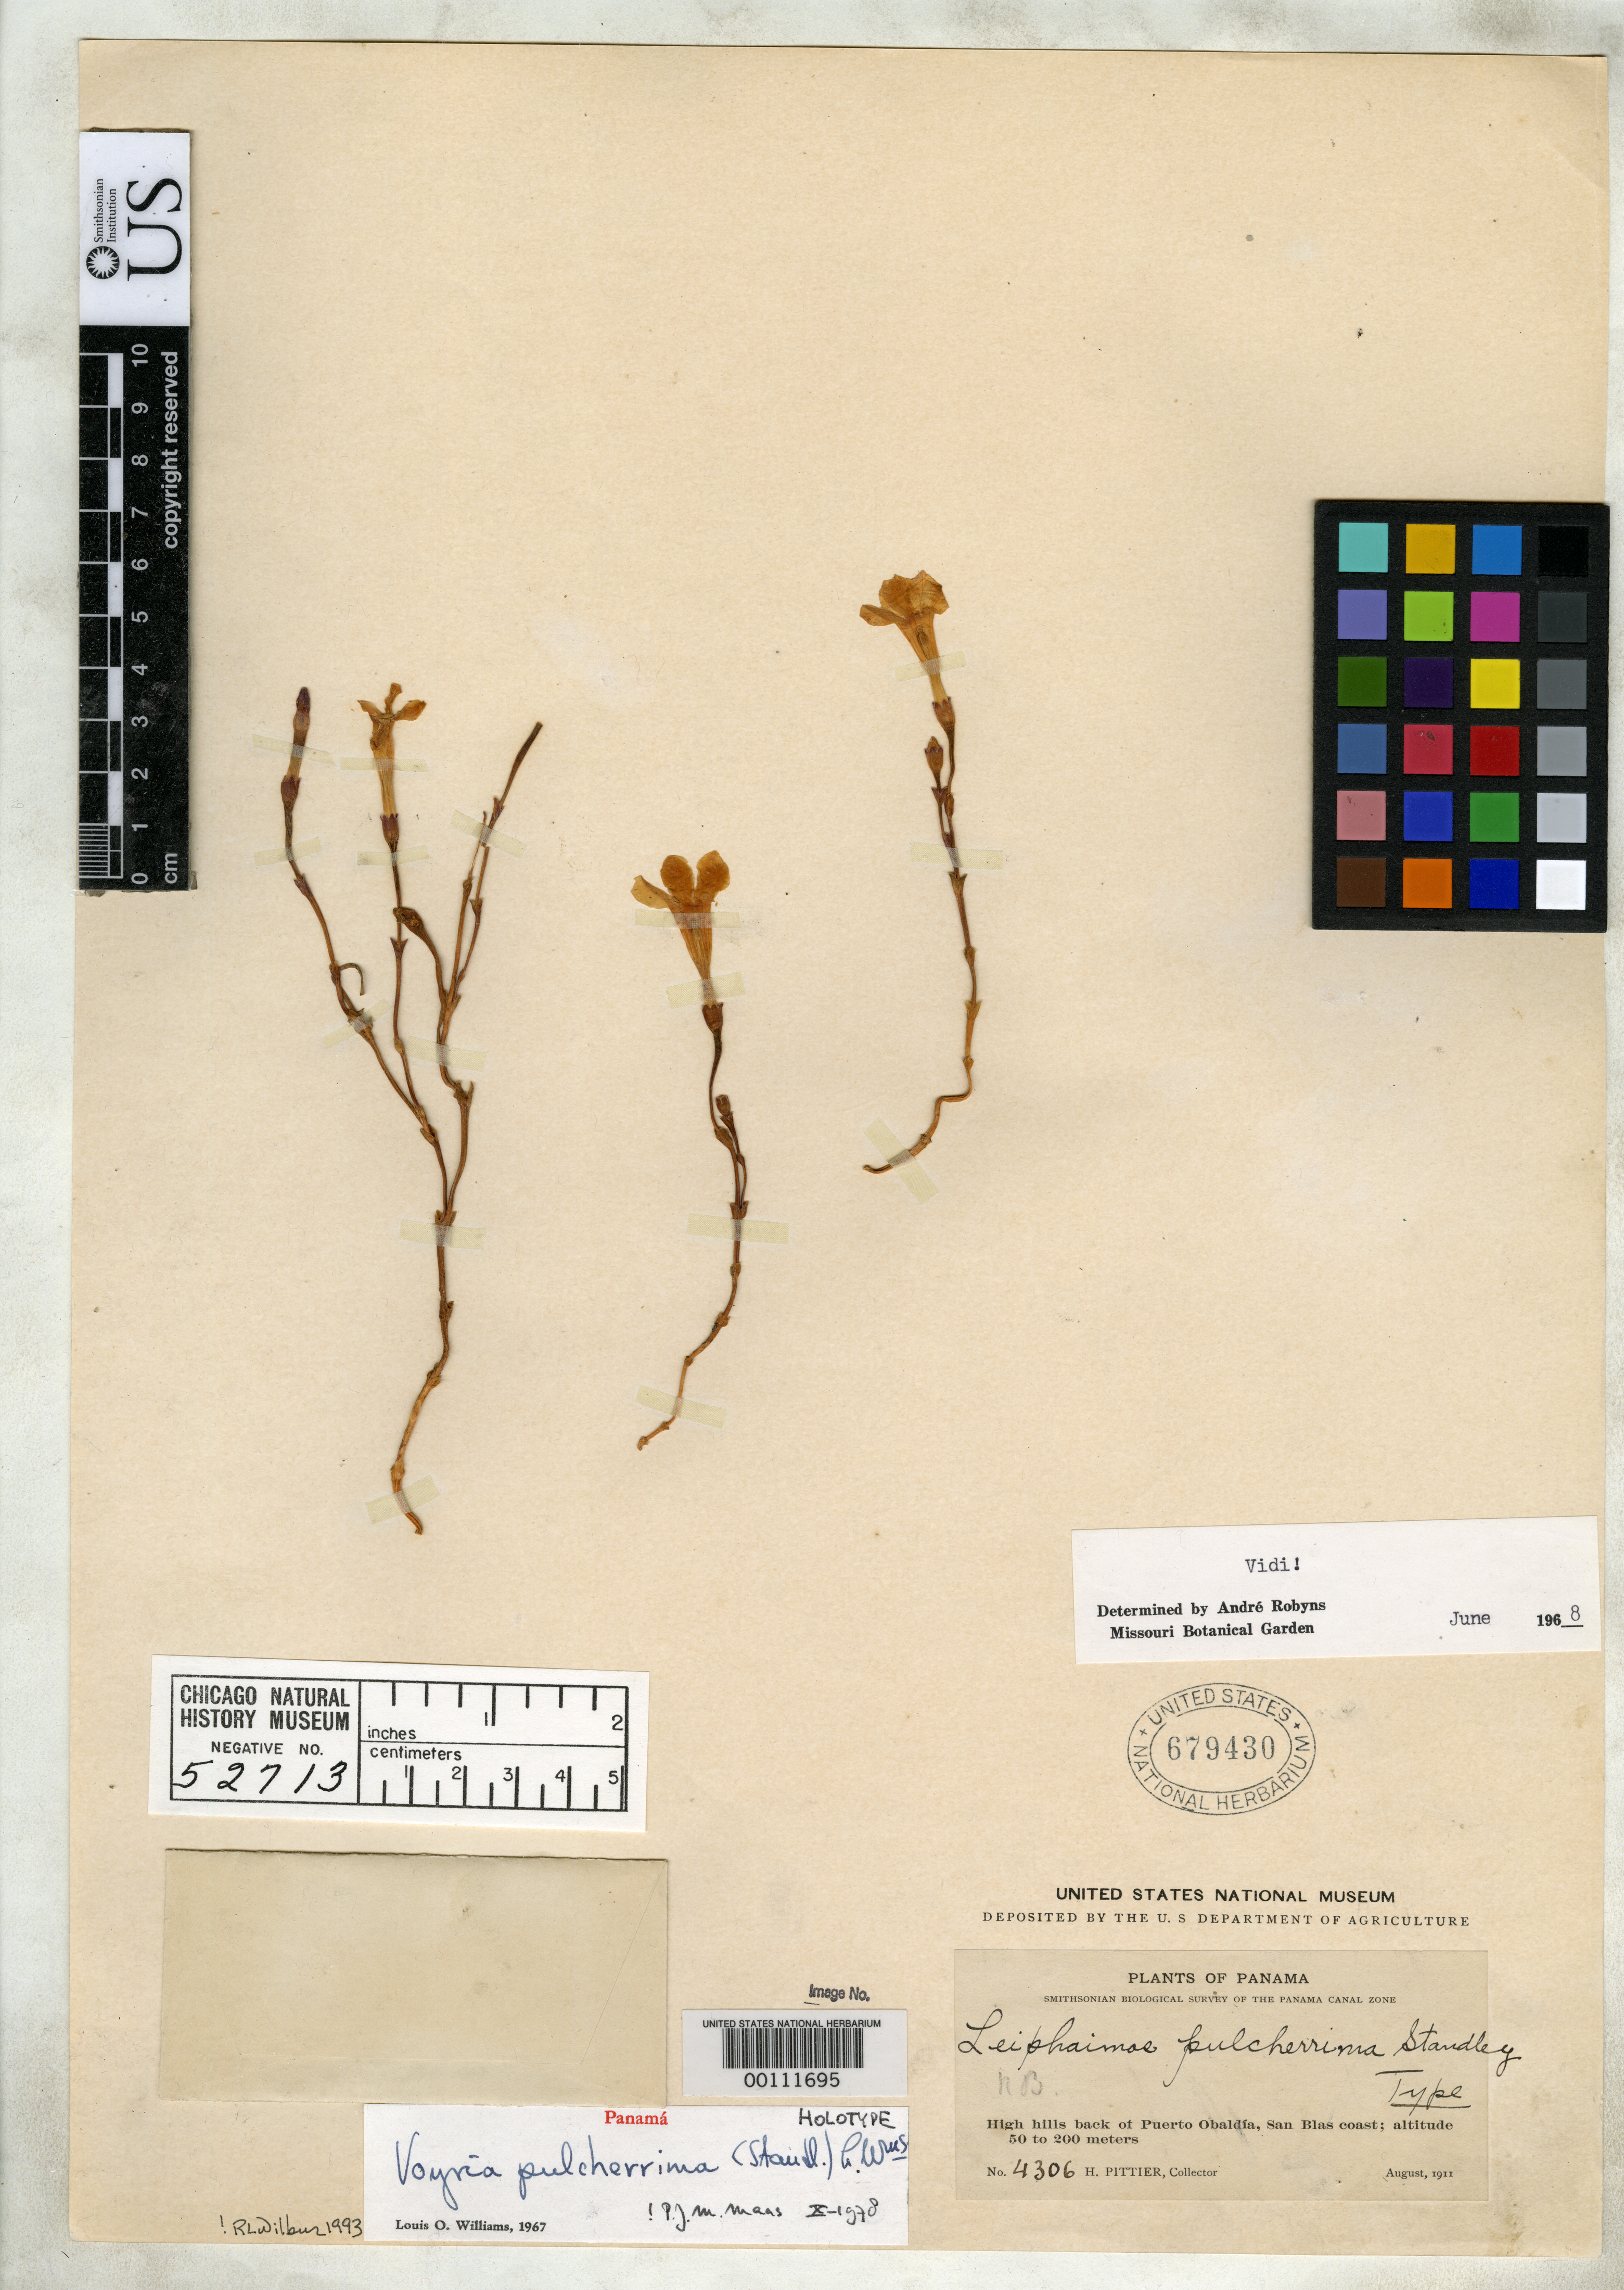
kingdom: Plantae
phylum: Tracheophyta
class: Magnoliopsida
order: Gentianales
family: Gentianaceae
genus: Leiphaimos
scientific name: Leiphaimos pulcherrimus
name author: Standl.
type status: Holotype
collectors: H. F. Pittier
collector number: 4306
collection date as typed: Aug 1911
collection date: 1911-08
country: Panama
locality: High hills back of Puerto Obaldia, San Blas Coast.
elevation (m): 50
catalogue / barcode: US 679430